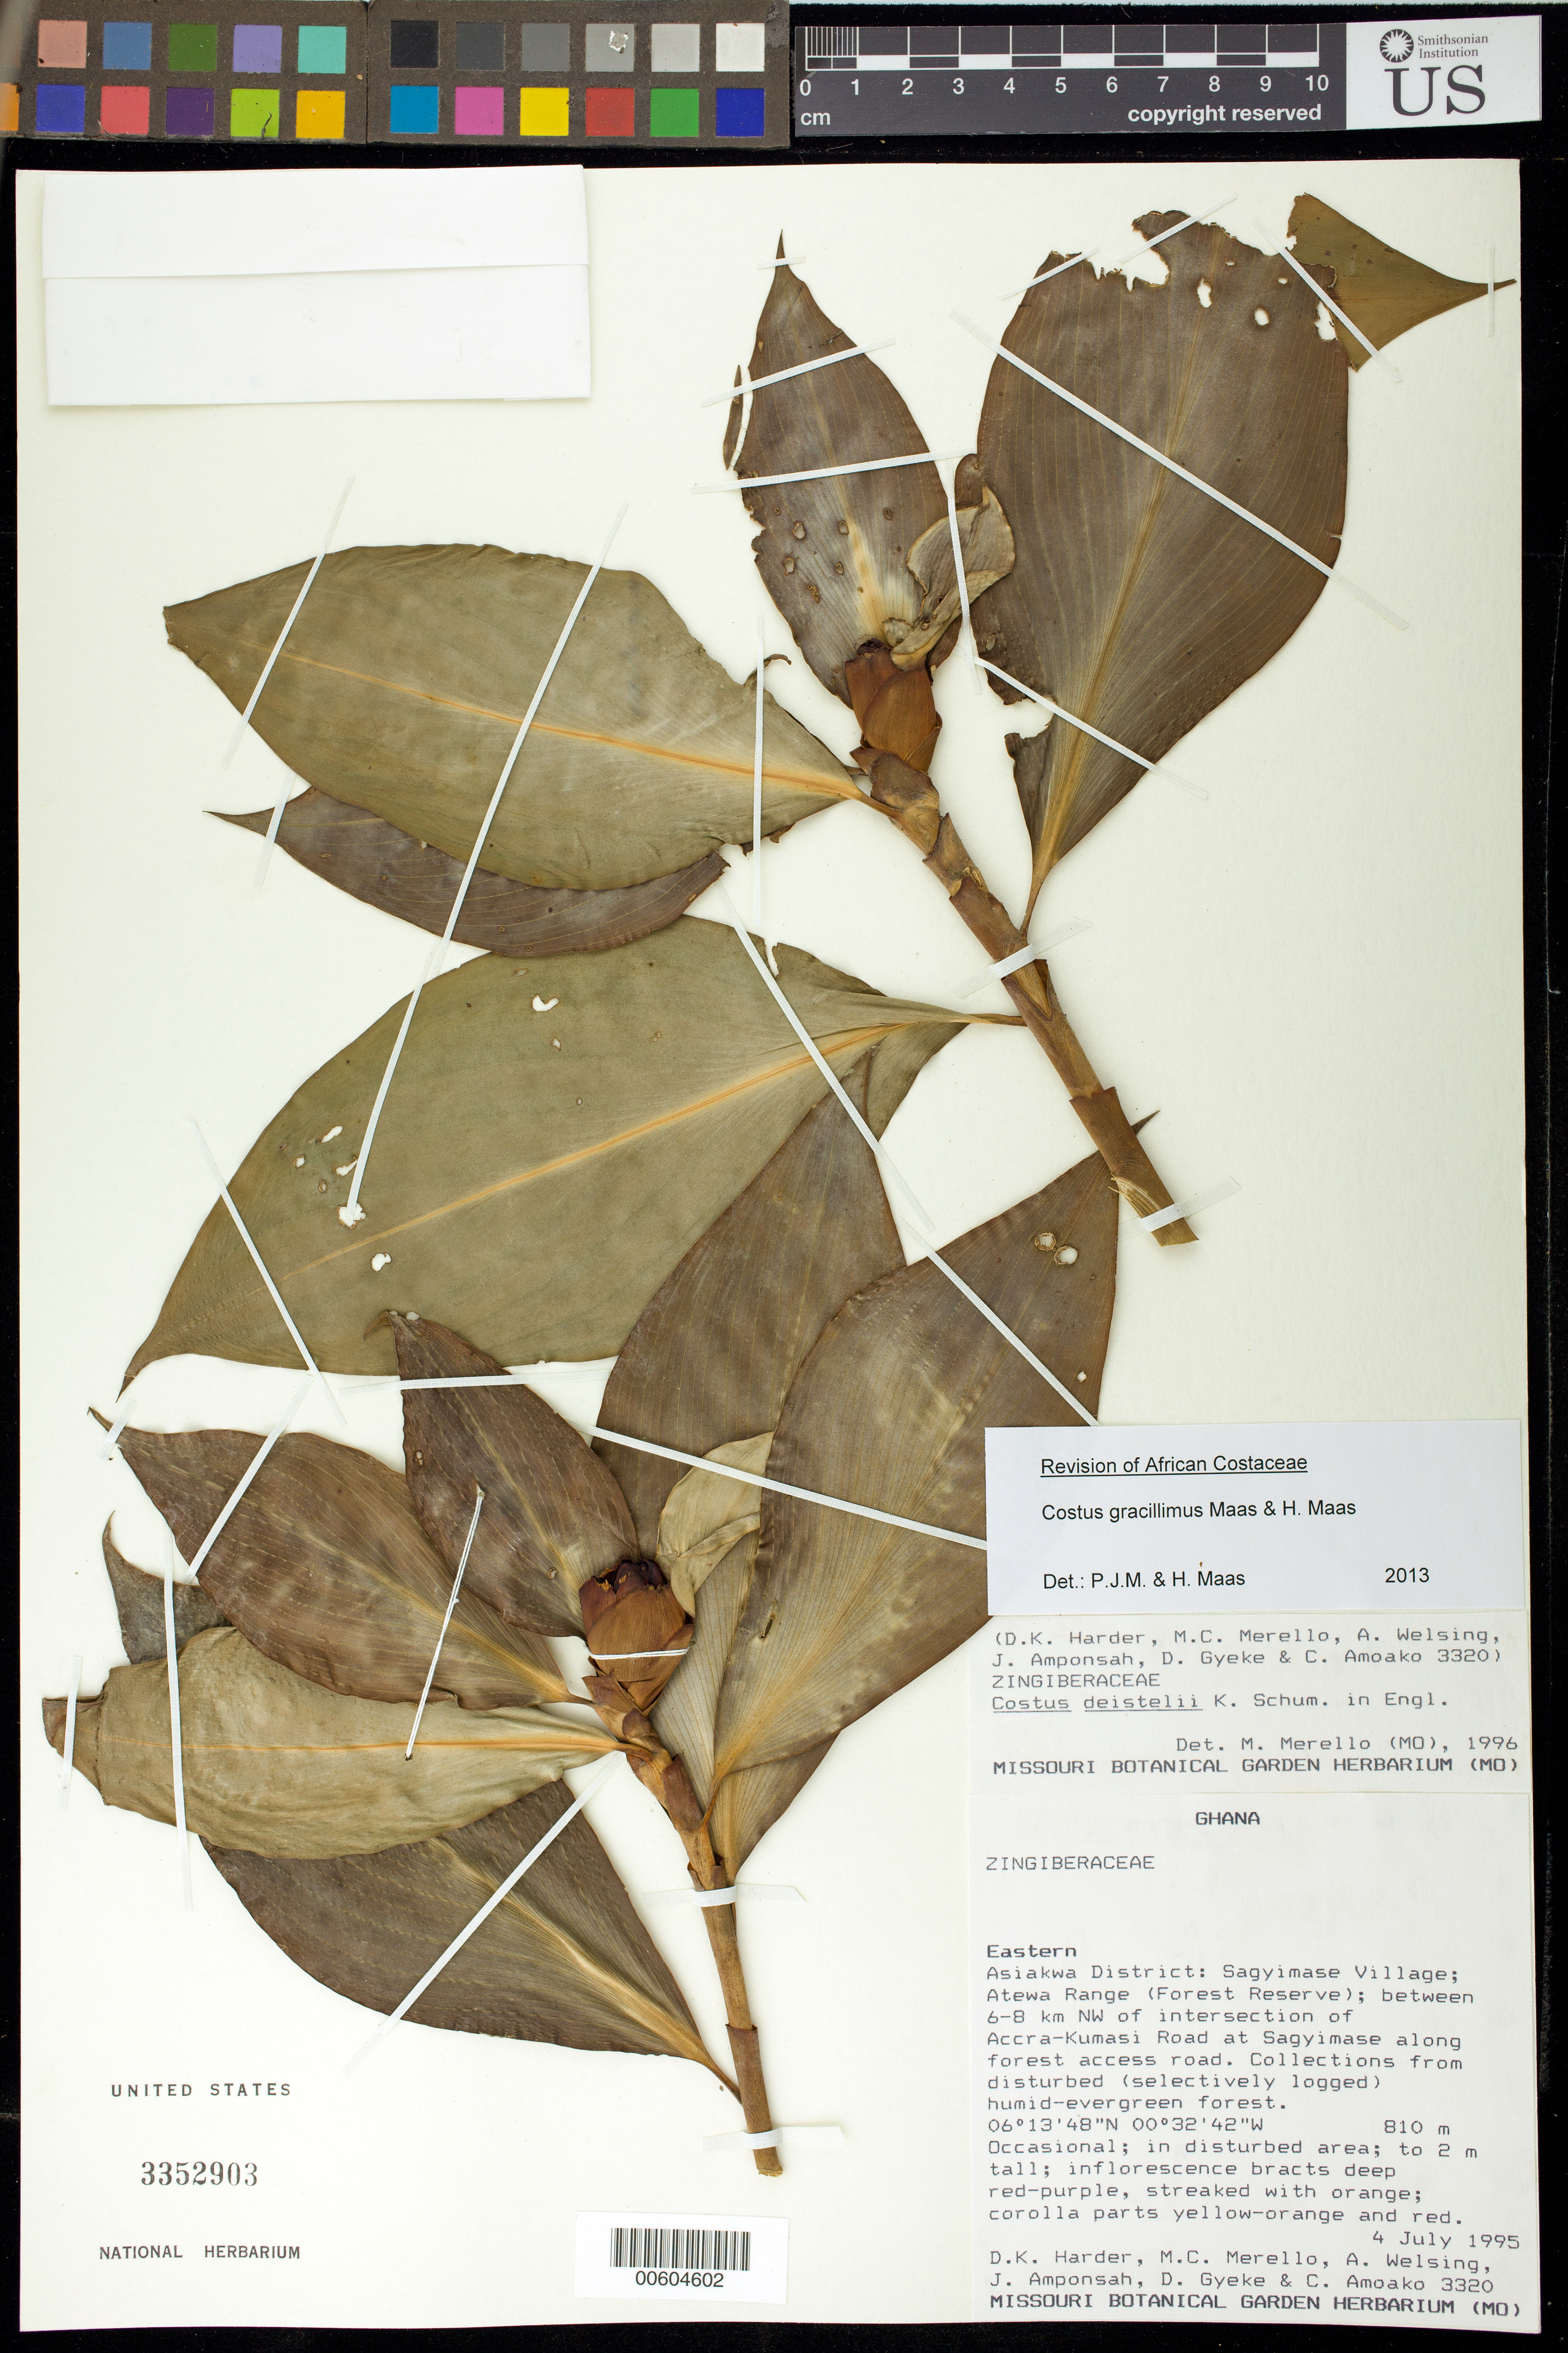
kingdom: Plantae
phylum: Tracheophyta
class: Liliopsida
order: Zingiberales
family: Costaceae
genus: Costus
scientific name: Costus gracillimus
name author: Maas & H. Maas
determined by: Maas, Paul J.; Maas van de Kamer, H.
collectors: D. Harder & et al.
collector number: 3320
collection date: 1995-07-04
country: Ghana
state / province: Eastern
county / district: Asiakwa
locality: Sagyimase Village, Atewa Range Forest Reserve; between 6-68 km NW of intersection of Accra-Kumasi Road at Sagyimase along forest access road; selectively logged humid evergreen forest.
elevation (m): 810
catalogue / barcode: US 3352903